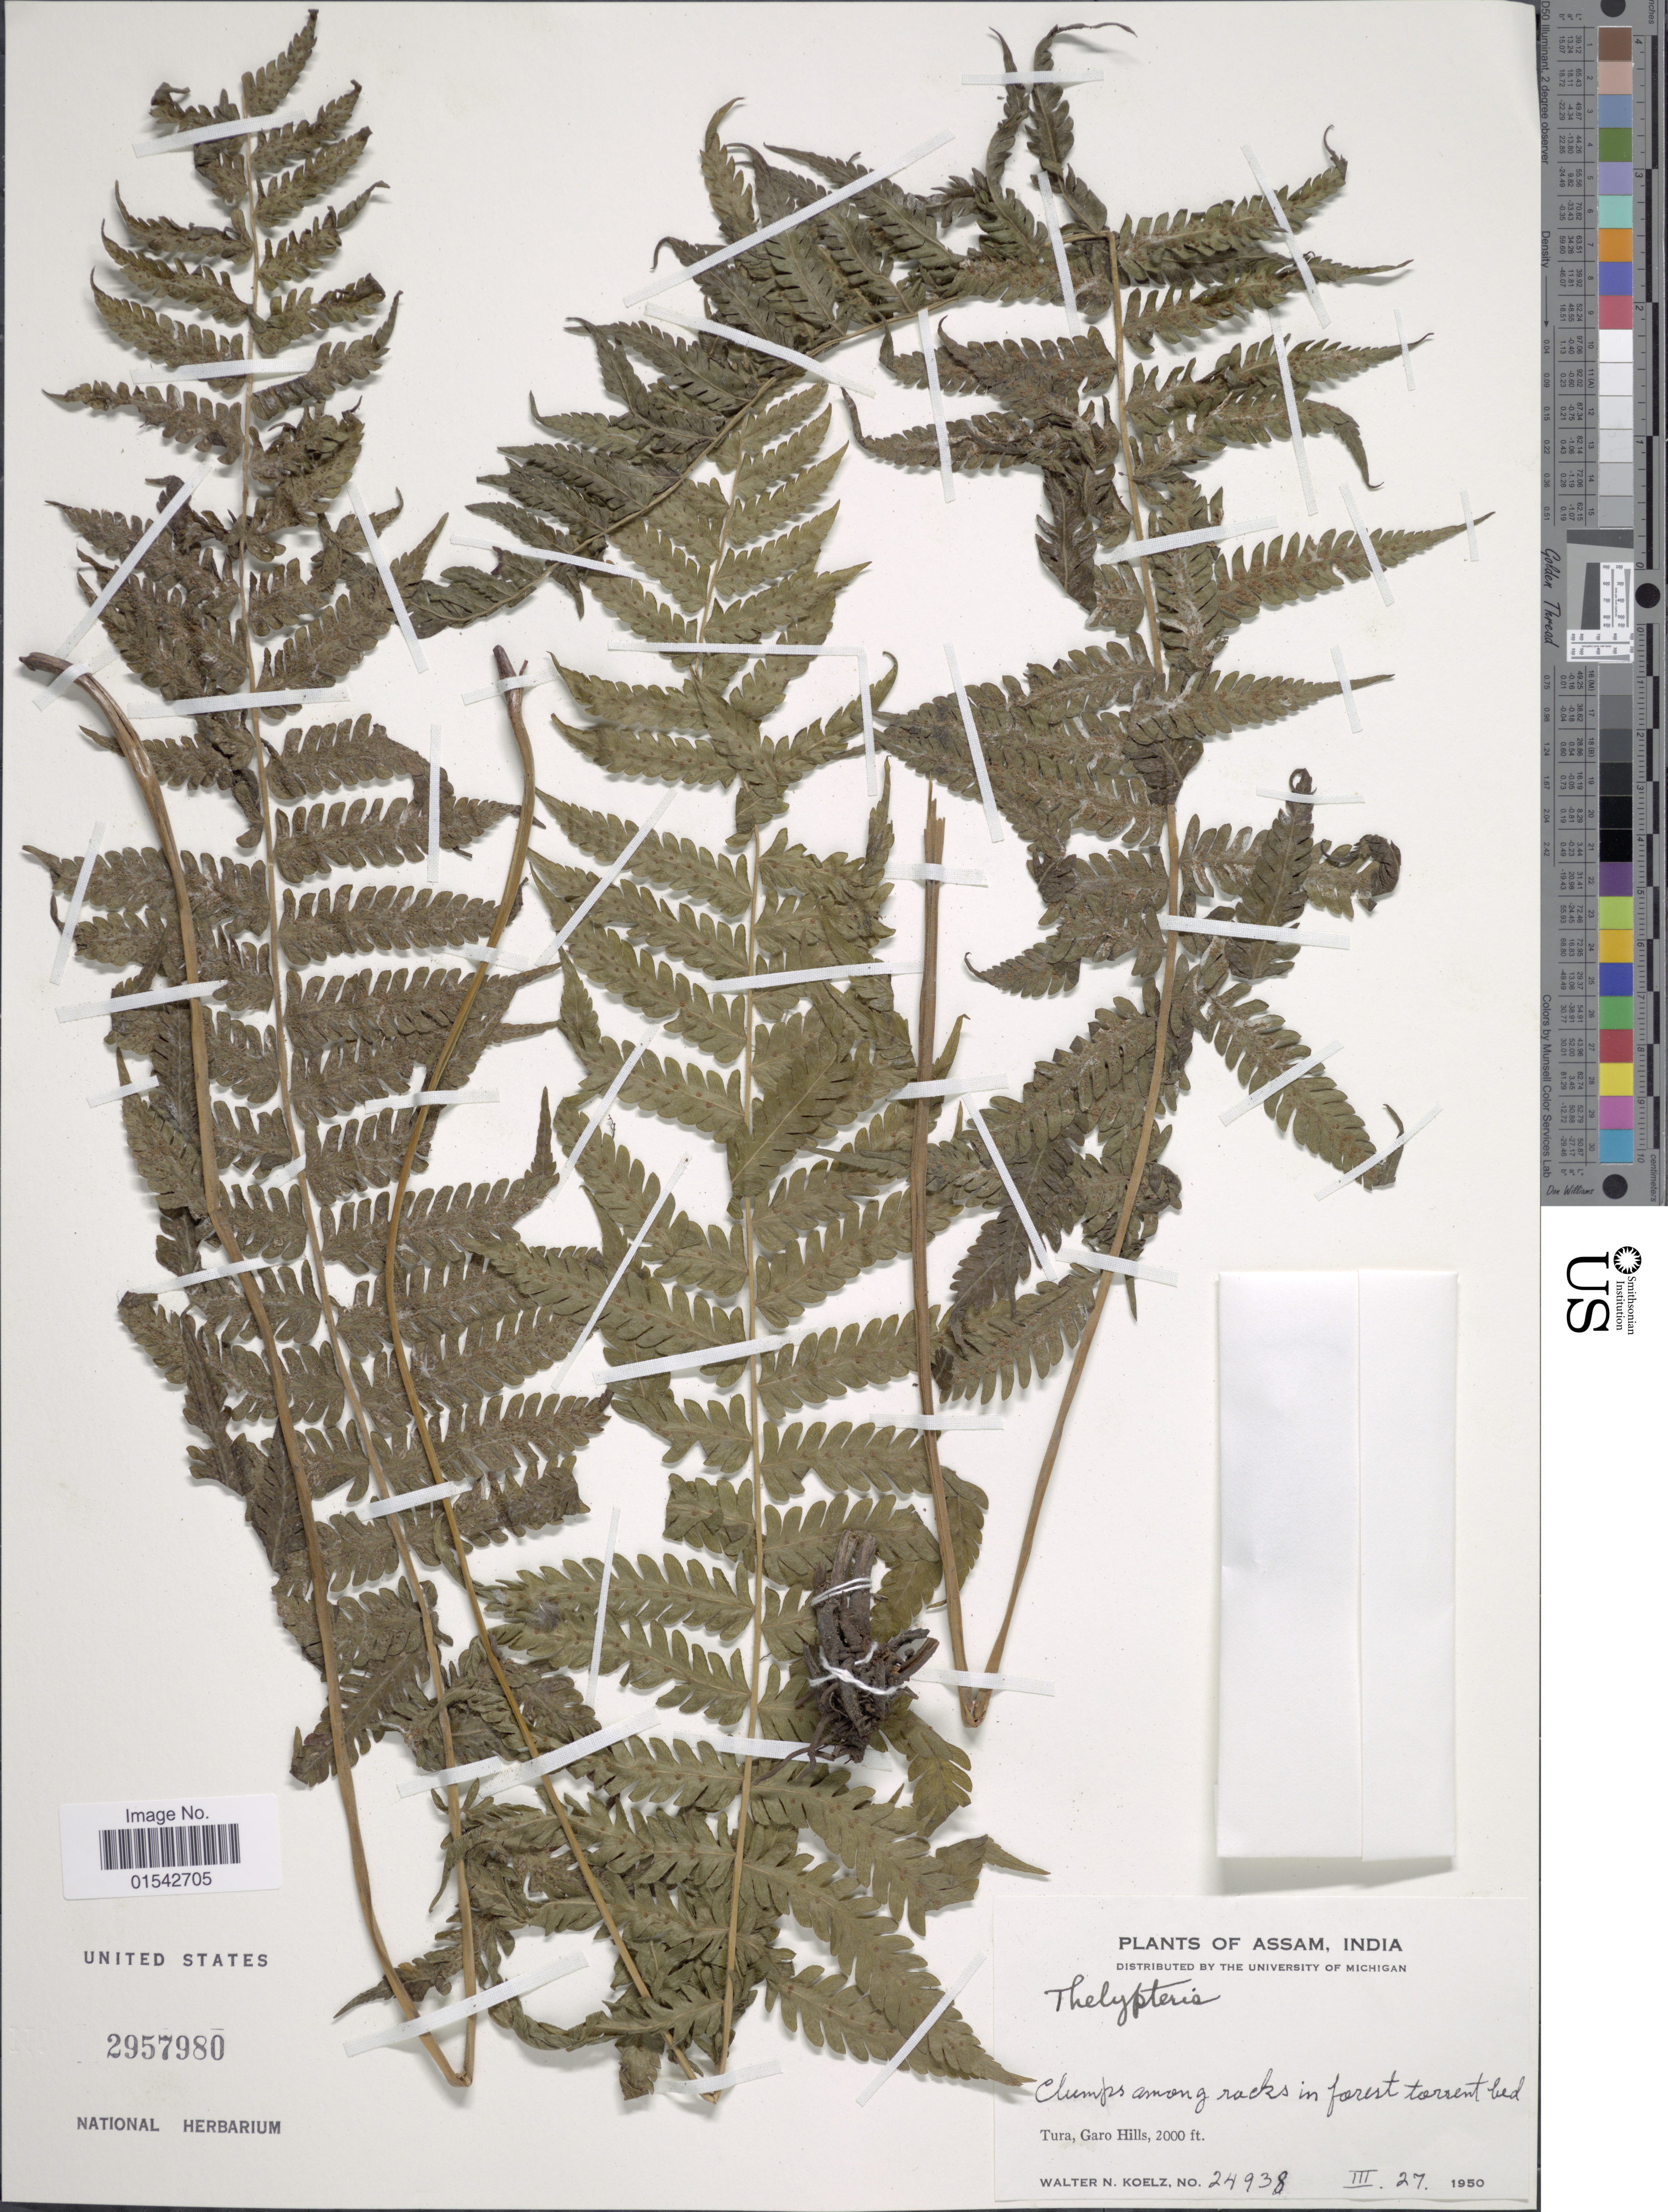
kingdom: Plantae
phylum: Tracheophyta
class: Polypodiopsida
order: Polypodiales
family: Thelypteridaceae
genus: Cyclosorus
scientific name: Cyclosorus sp.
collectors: W. N. Koelz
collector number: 24938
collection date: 1950-03-27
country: India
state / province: Meghalaya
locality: Assam, Tura, Garo Hills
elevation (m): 610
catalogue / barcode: US 2957980